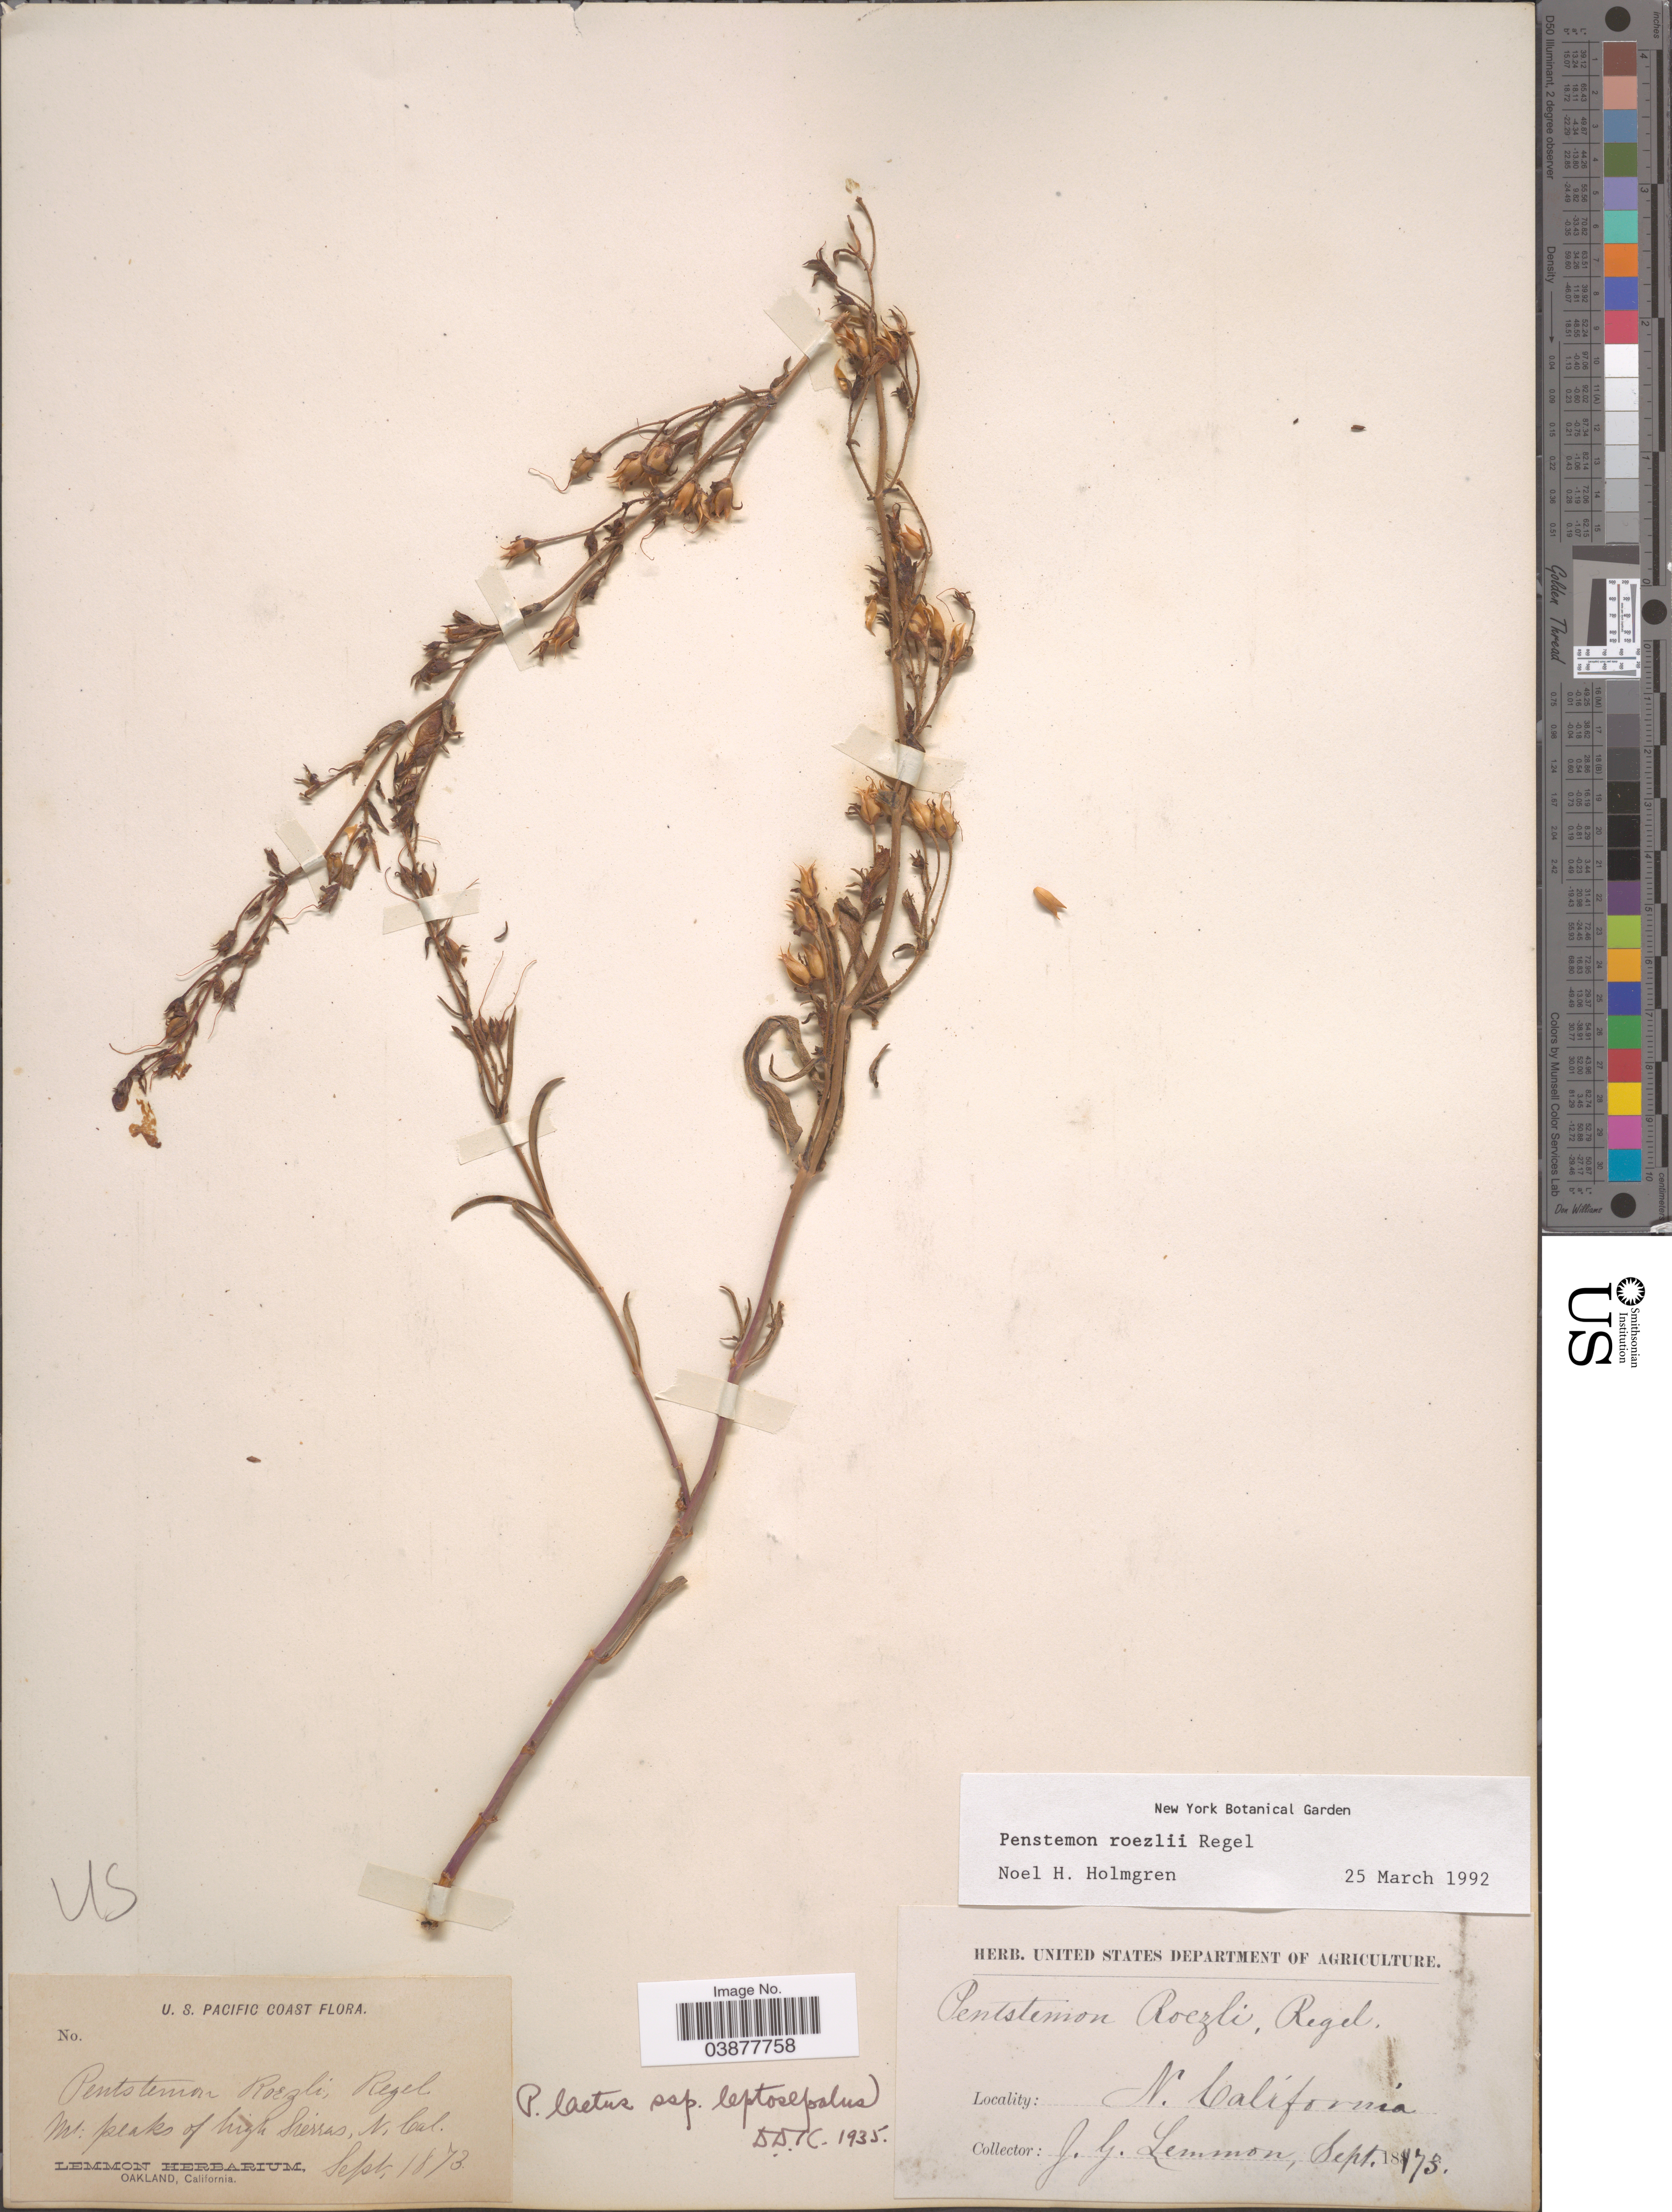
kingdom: Plantae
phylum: Tracheophyta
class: Magnoliopsida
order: Lamiales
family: Plantaginaceae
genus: Penstemon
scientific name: Penstemon roezlii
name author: Regel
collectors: J. Lemmon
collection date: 1873-09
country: United States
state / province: California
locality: U. S. Pacific Coast. Mt. Peaks of high Sierras, N. California.